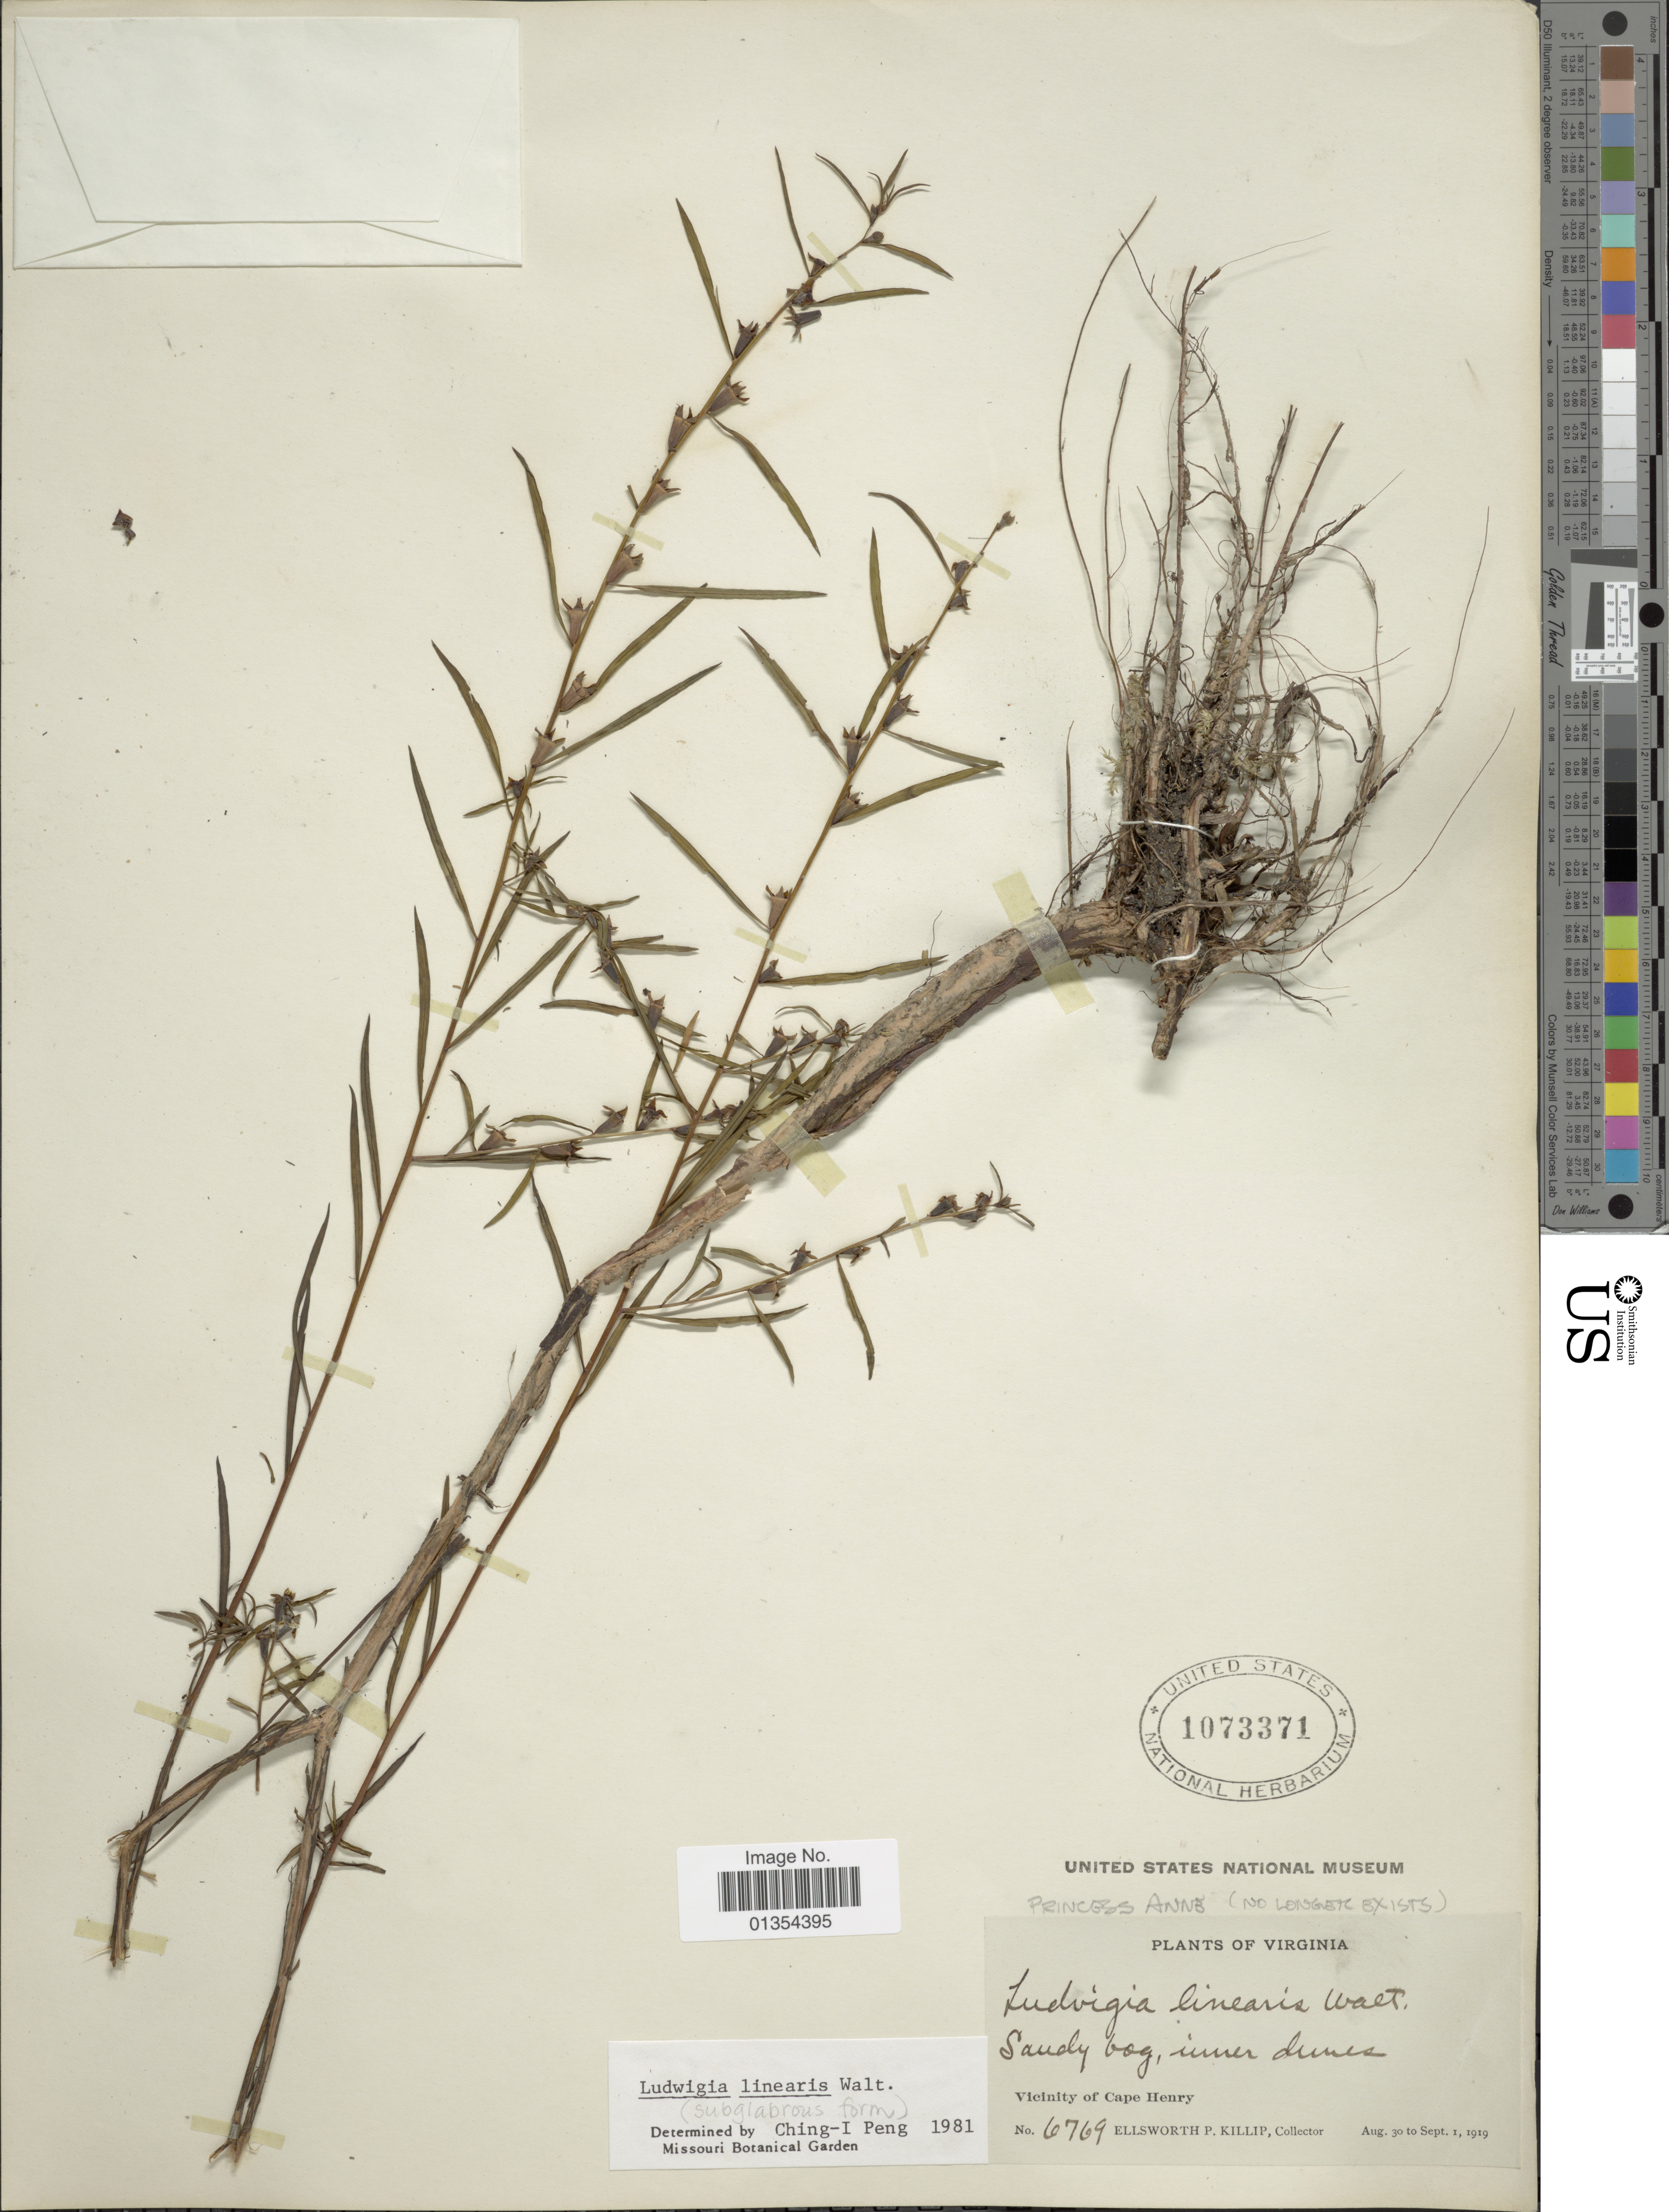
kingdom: Plantae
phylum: Tracheophyta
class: Magnoliopsida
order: Myrtales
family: Onagraceae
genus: Ludwigia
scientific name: Ludwigia linearis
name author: Walter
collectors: E. P. Killip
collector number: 6769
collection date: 1919-08-30/1919-09-01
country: United States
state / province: Virginia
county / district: City of Virginia Beach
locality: Vicinity of Cape Henry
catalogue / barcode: US 1073371